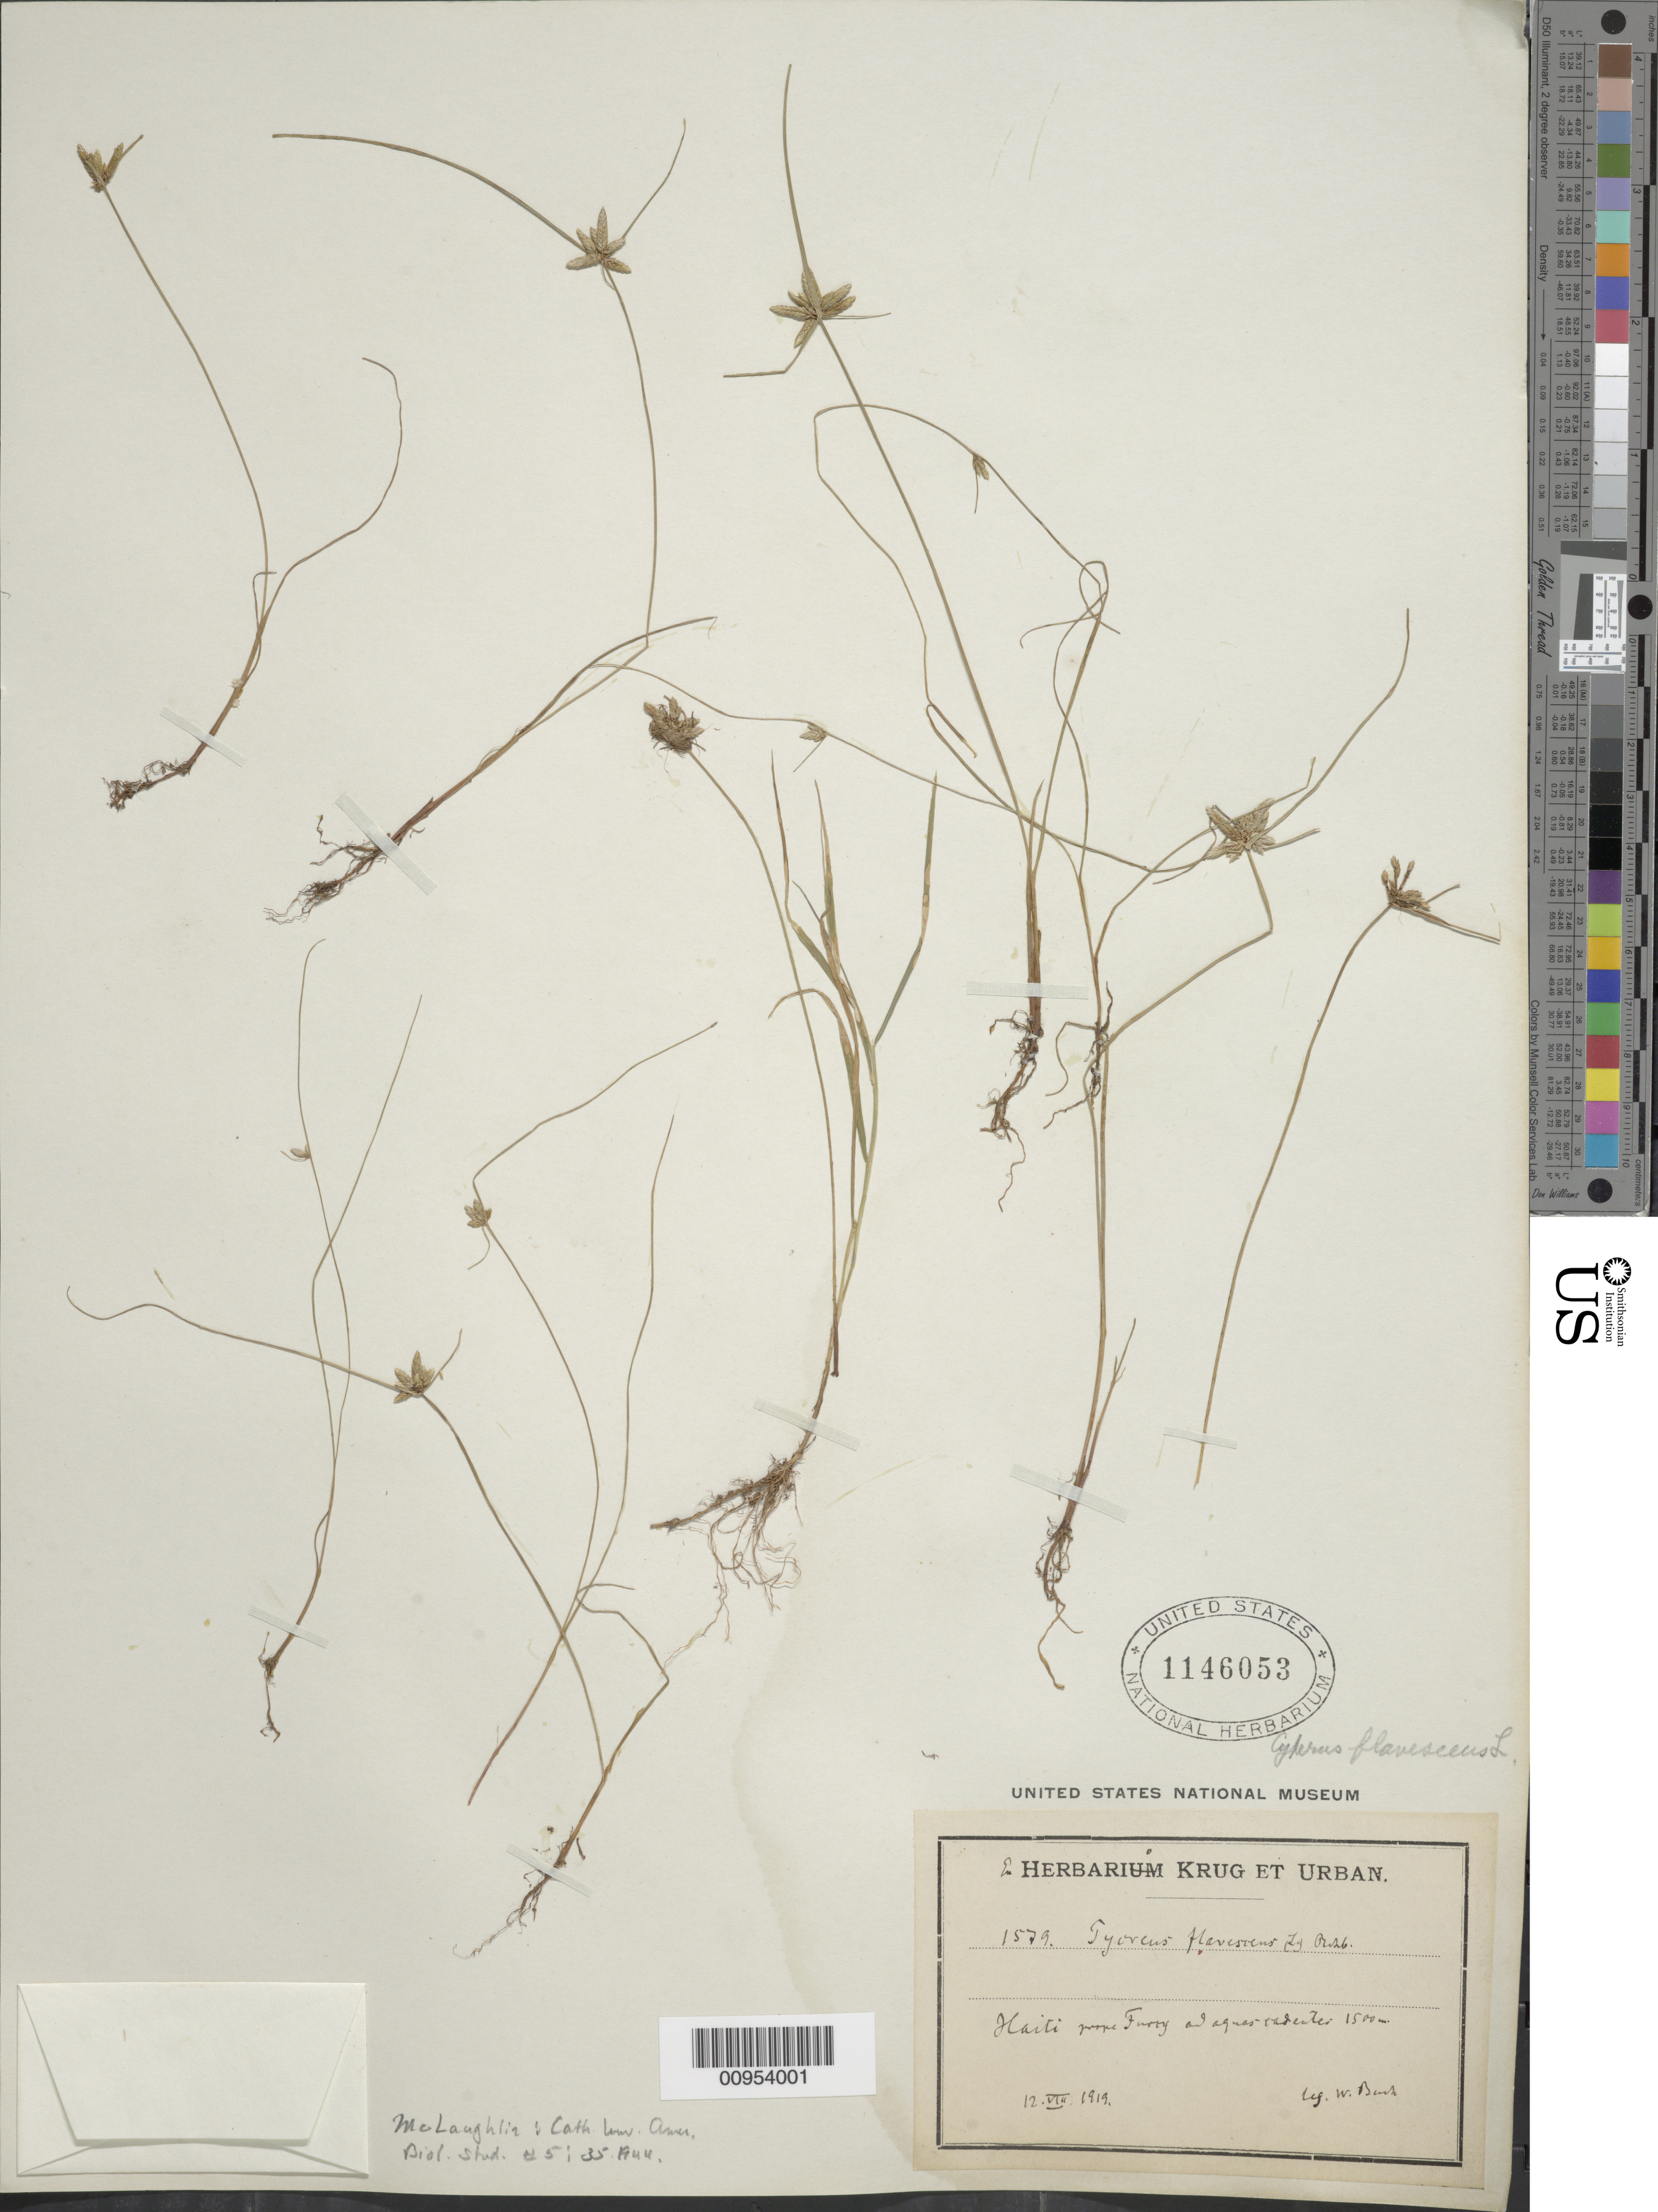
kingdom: Plantae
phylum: Tracheophyta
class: Liliopsida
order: Poales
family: Cyperaceae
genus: Cyperus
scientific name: Cyperus flavescens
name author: L.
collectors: W. Bush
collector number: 1579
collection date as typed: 12 Aug 1919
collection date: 1919-08-12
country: Haiti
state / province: Óuest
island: Hispaniola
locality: Prope Furcy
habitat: Ad aguas "cadenteí"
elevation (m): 1500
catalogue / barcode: US 1146053